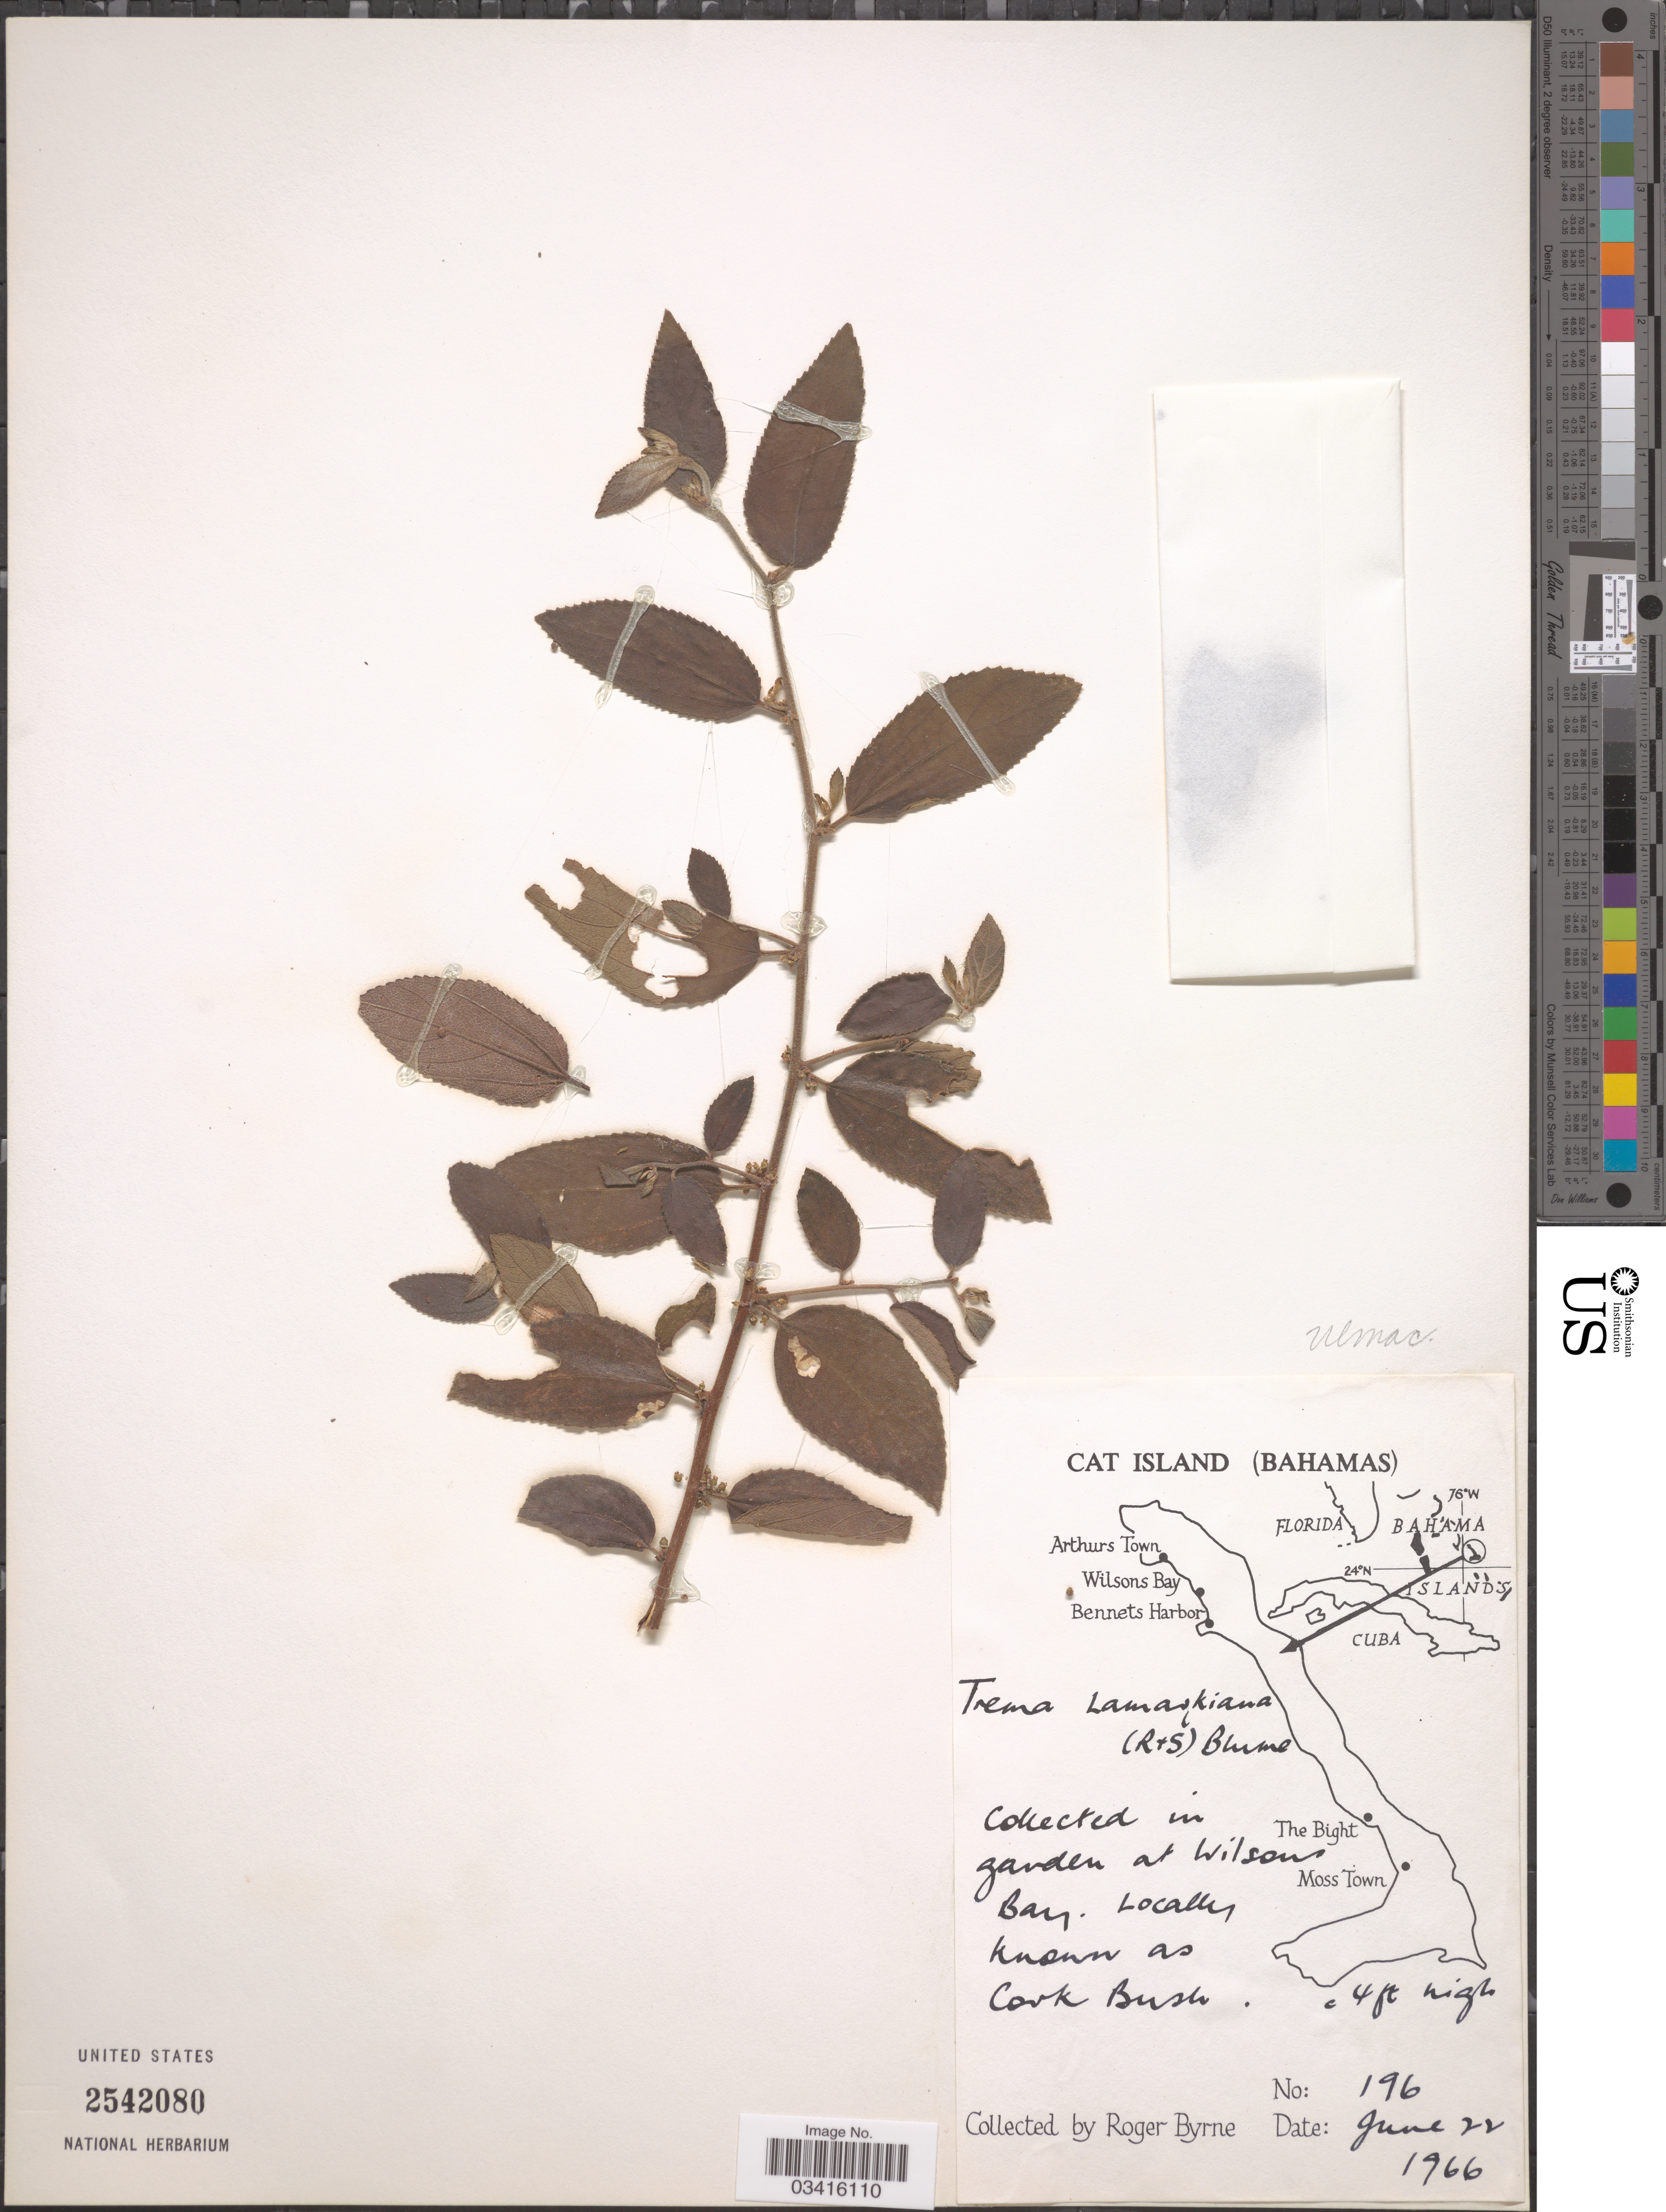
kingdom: Plantae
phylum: Tracheophyta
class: Magnoliopsida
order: Rosales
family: Cannabaceae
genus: Trema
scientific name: Trema lamarckianum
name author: (Schult.) Blume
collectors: R. Byrne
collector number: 196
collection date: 1966-06-22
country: Bahamas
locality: Cat Island. In garden at Wilsons Bay.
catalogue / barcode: US 2542080